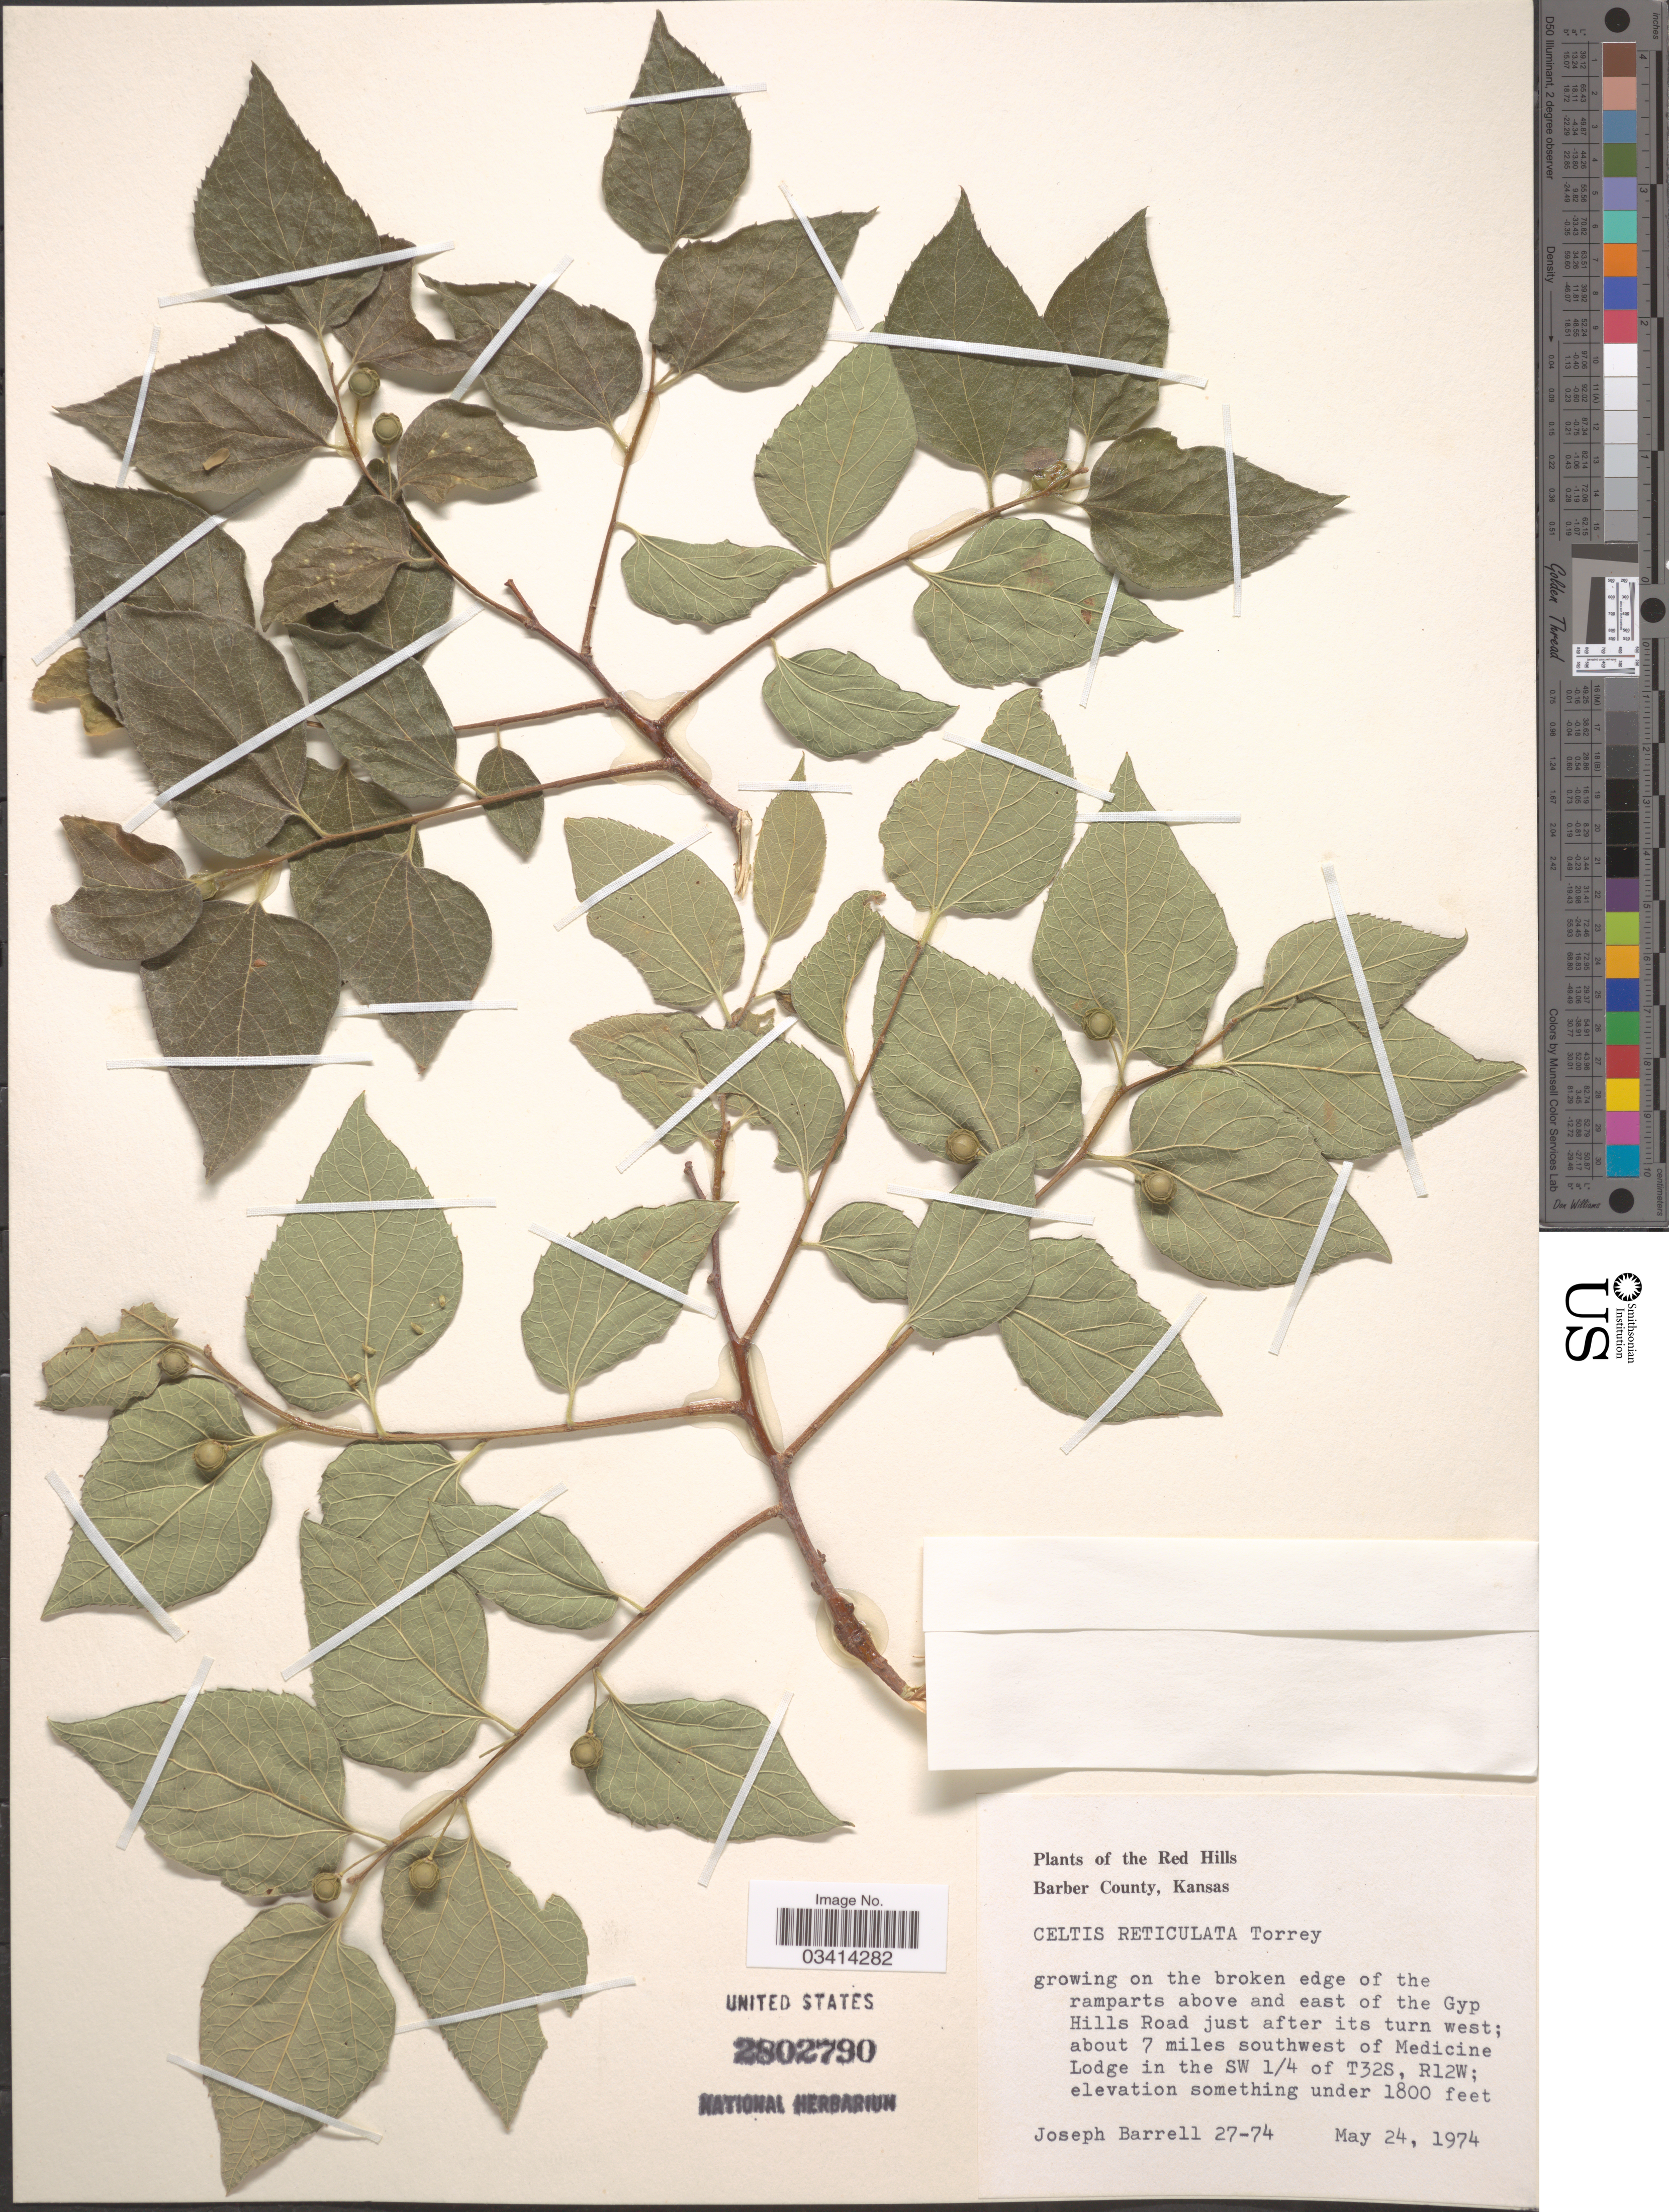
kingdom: Plantae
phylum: Tracheophyta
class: Magnoliopsida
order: Rosales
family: Cannabaceae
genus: Celtis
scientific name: Celtis reticulata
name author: Torr.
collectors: J. Barrell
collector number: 27-74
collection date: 1974-05-24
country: United States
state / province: Kansas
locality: Red Hills Barber County. About 7 miles southwest of Medicine Lodge in the SW 1/4 of T32S, R12W.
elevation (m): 549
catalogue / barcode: US 2802790